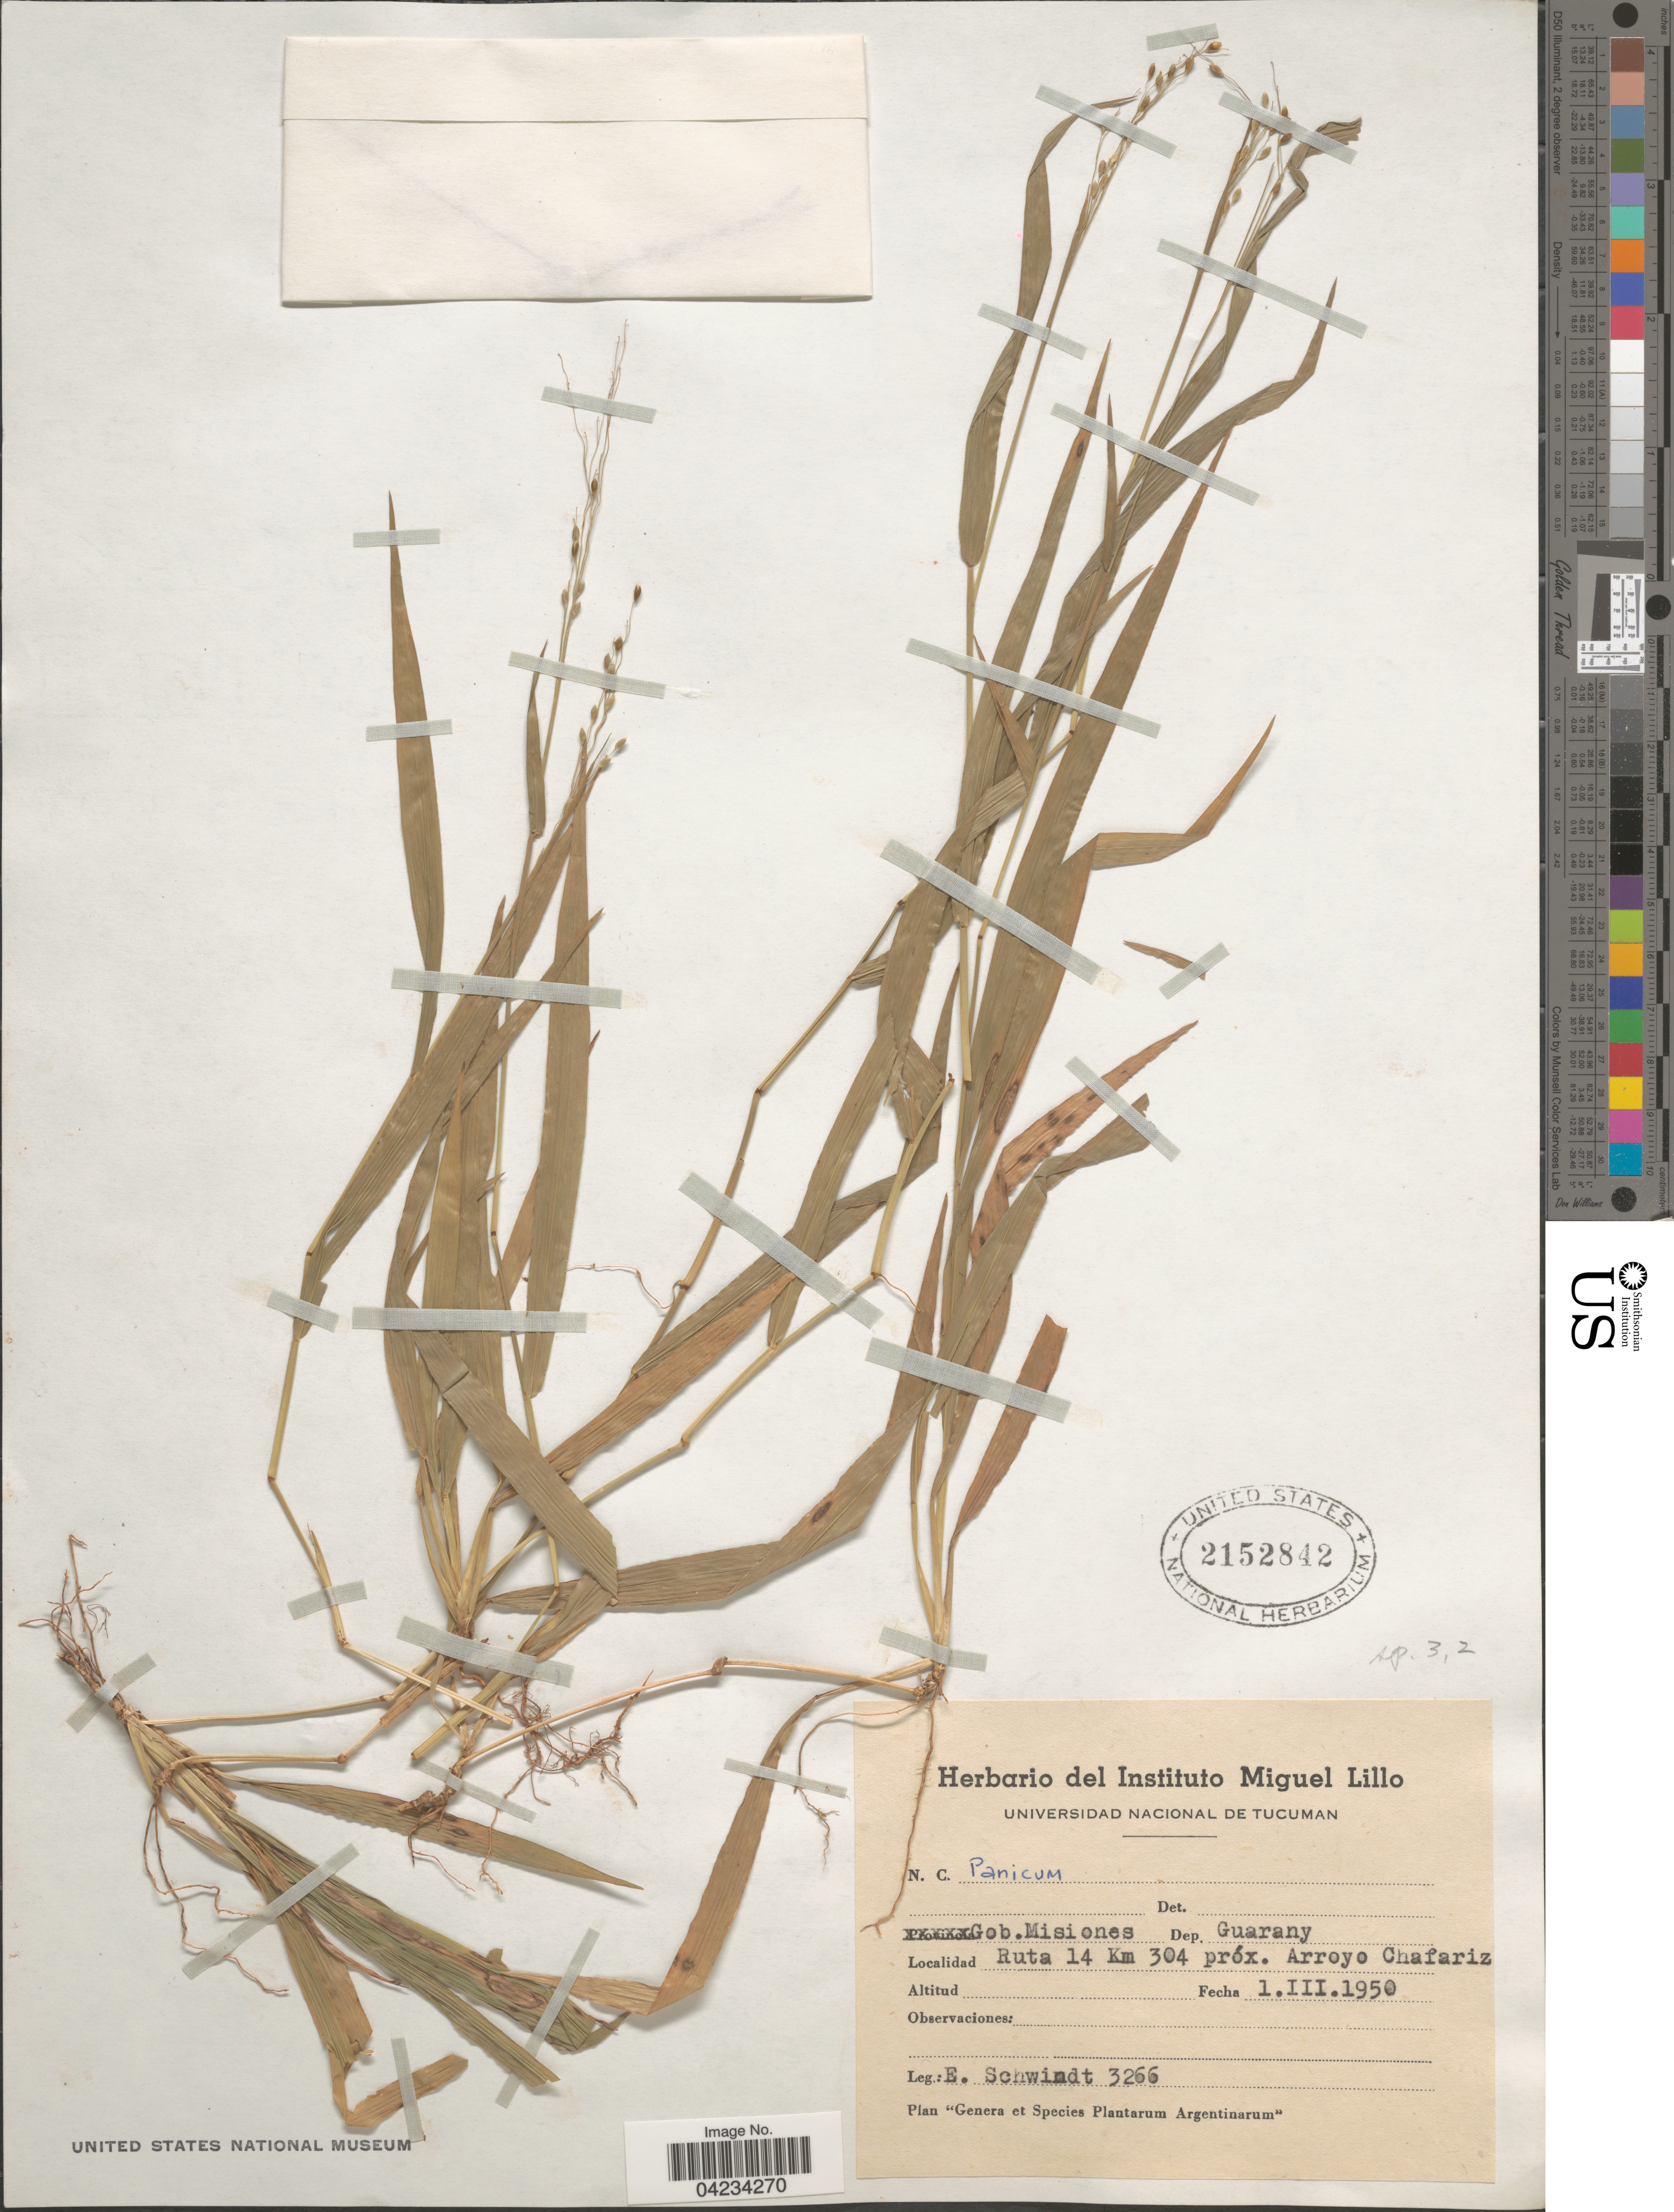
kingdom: Plantae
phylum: Tracheophyta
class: Liliopsida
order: Poales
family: Poaceae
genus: Homolepis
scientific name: Homolepis villaricensis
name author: (Mez) Zuloaga & Soderstr.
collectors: E. Schwindt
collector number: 3266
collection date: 1950-03-01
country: Argentina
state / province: Misiones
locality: Gob. Misiones. Dep. Guarany. Ruta 14 Km 304 próx. Arroyo Chafariz.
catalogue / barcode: US 2152842